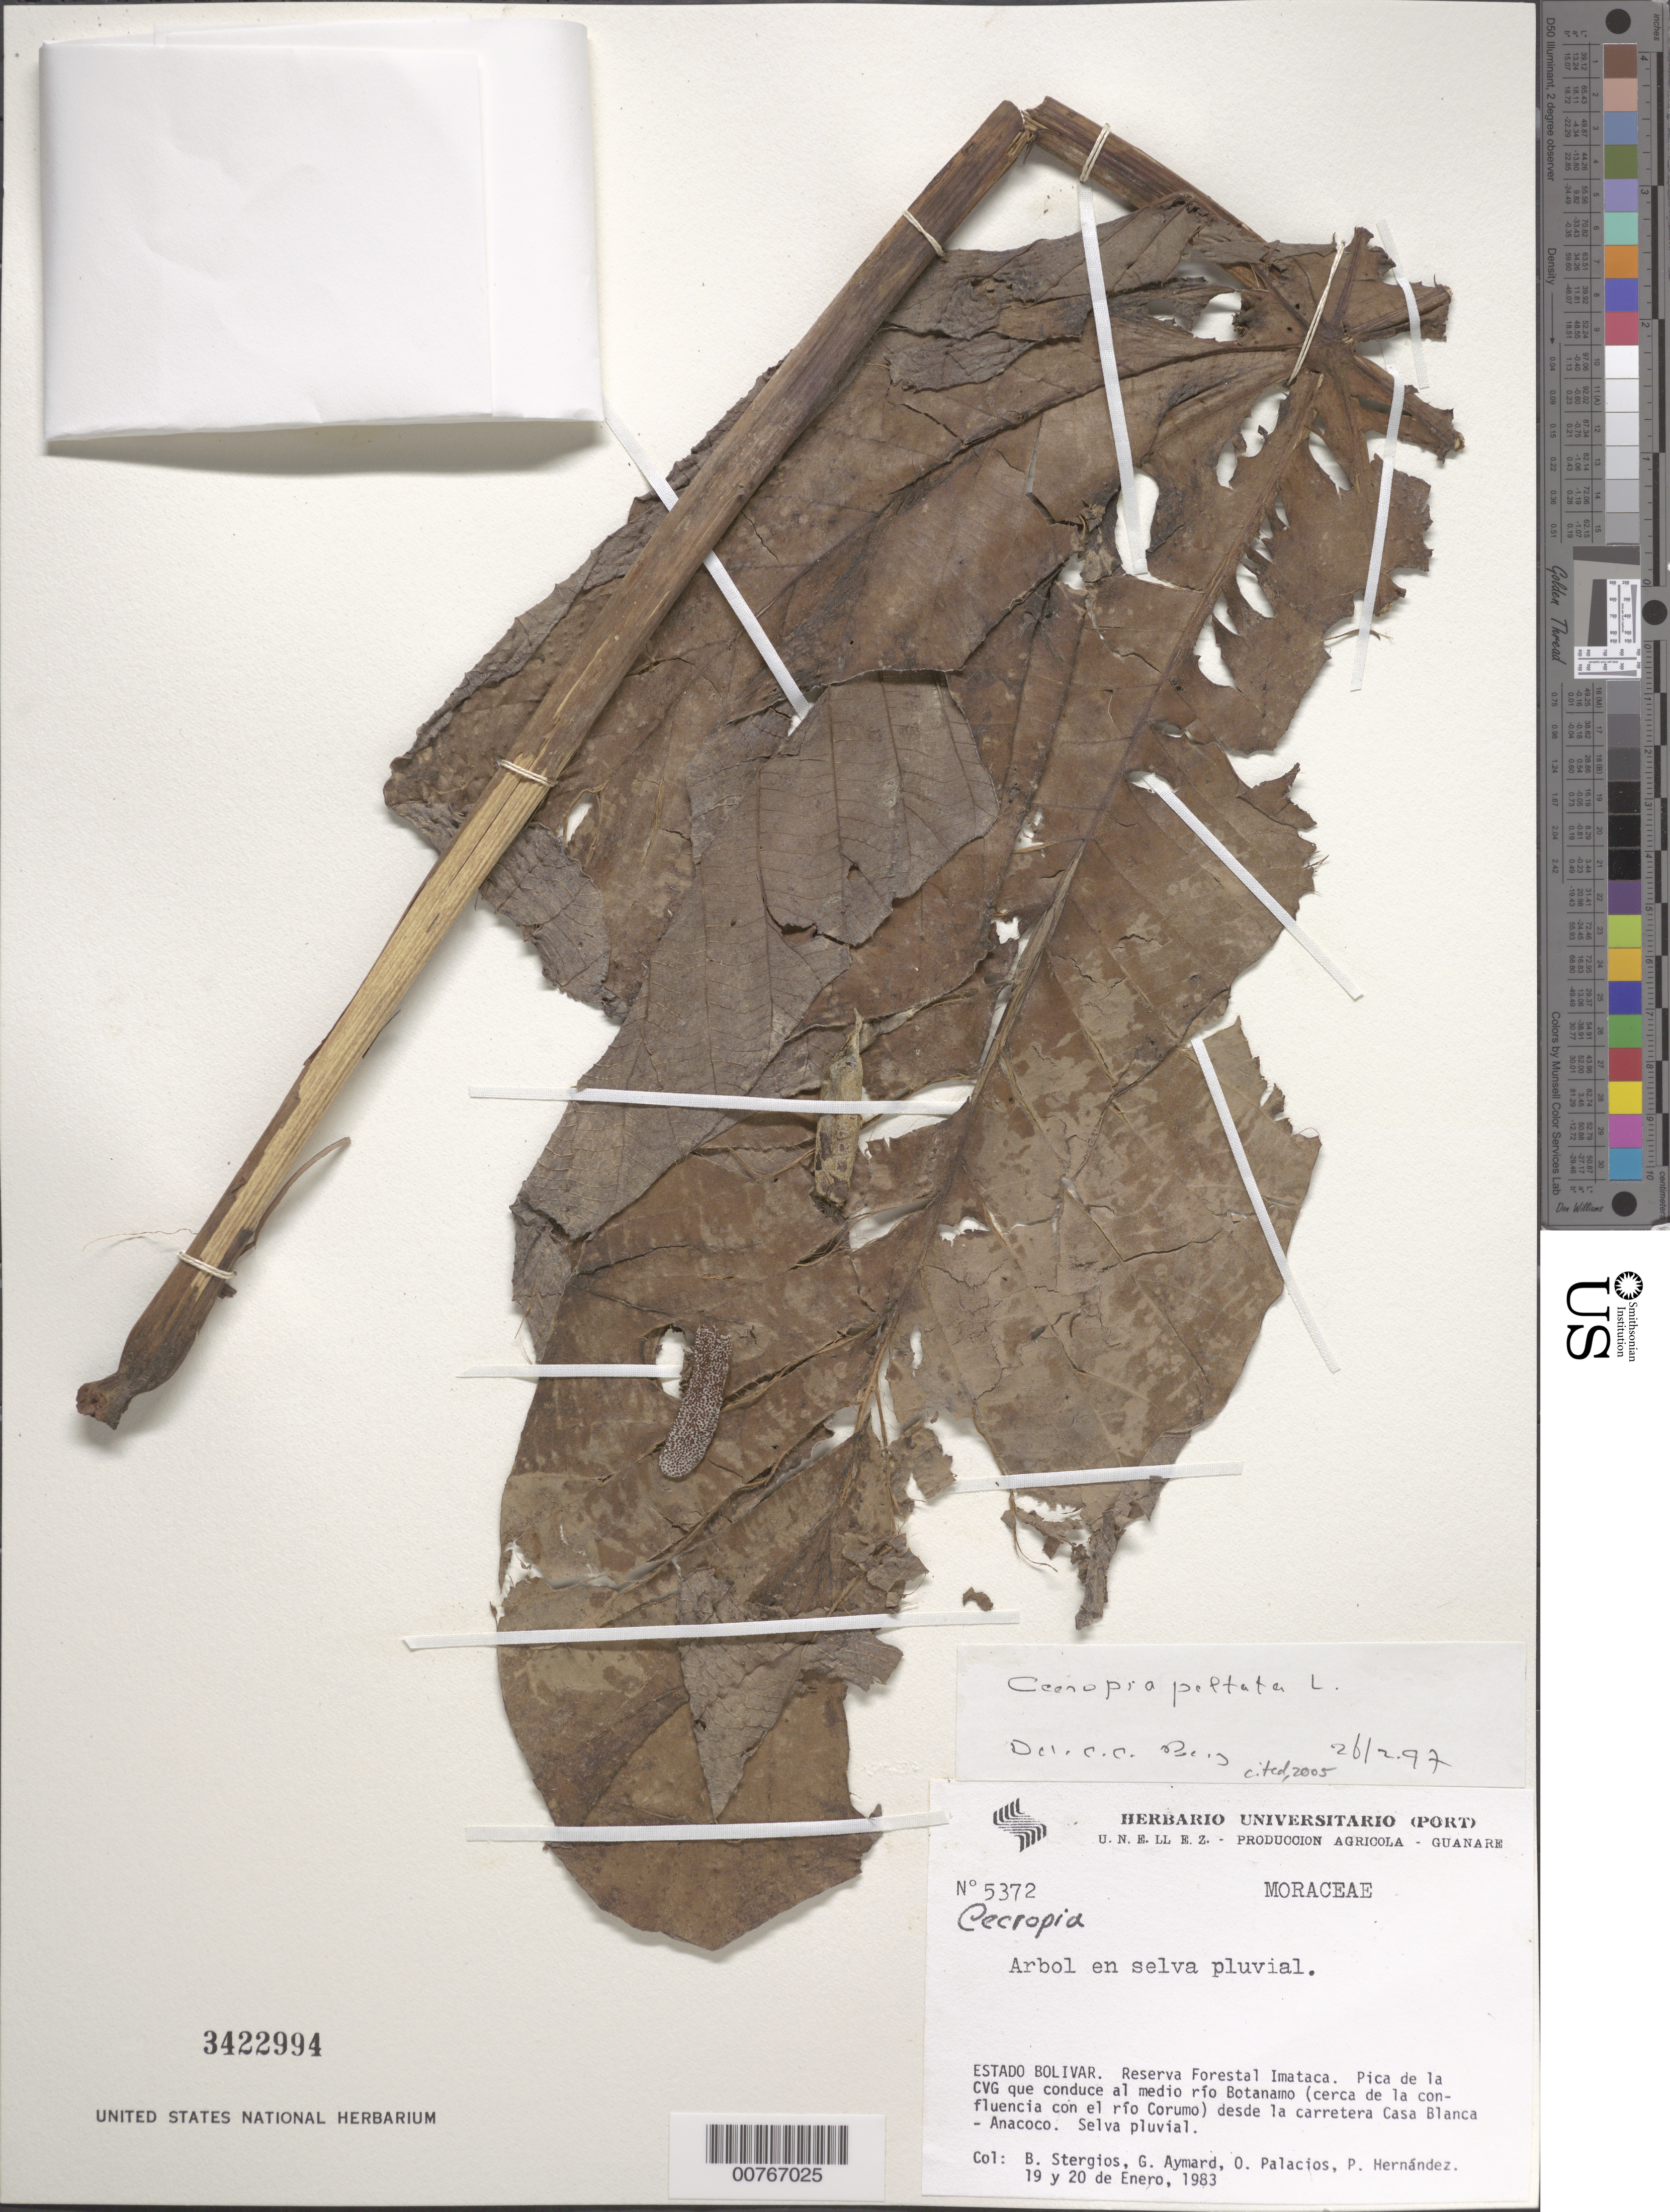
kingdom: Plantae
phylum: Tracheophyta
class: Magnoliopsida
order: Rosales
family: Urticaceae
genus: Cecropia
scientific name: Cecropia peltata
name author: L.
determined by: Berg, C. C.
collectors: B. G. Stergios, G. A. Aymard, O. Palacios & P. Hernández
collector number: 5372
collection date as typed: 19-Jan-83 to 20-Jan-83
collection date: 1983-01-19/1983-01-20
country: Venezuela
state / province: Bolívar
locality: Reserva Forestal Imataca, Pica de la CVG que conduce al medio Río Botanamo (cerca de la confluencia con el Río Coruma) desde la carretera Casa Blanca - Anacoco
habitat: Selva pluvial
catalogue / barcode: US 3422994